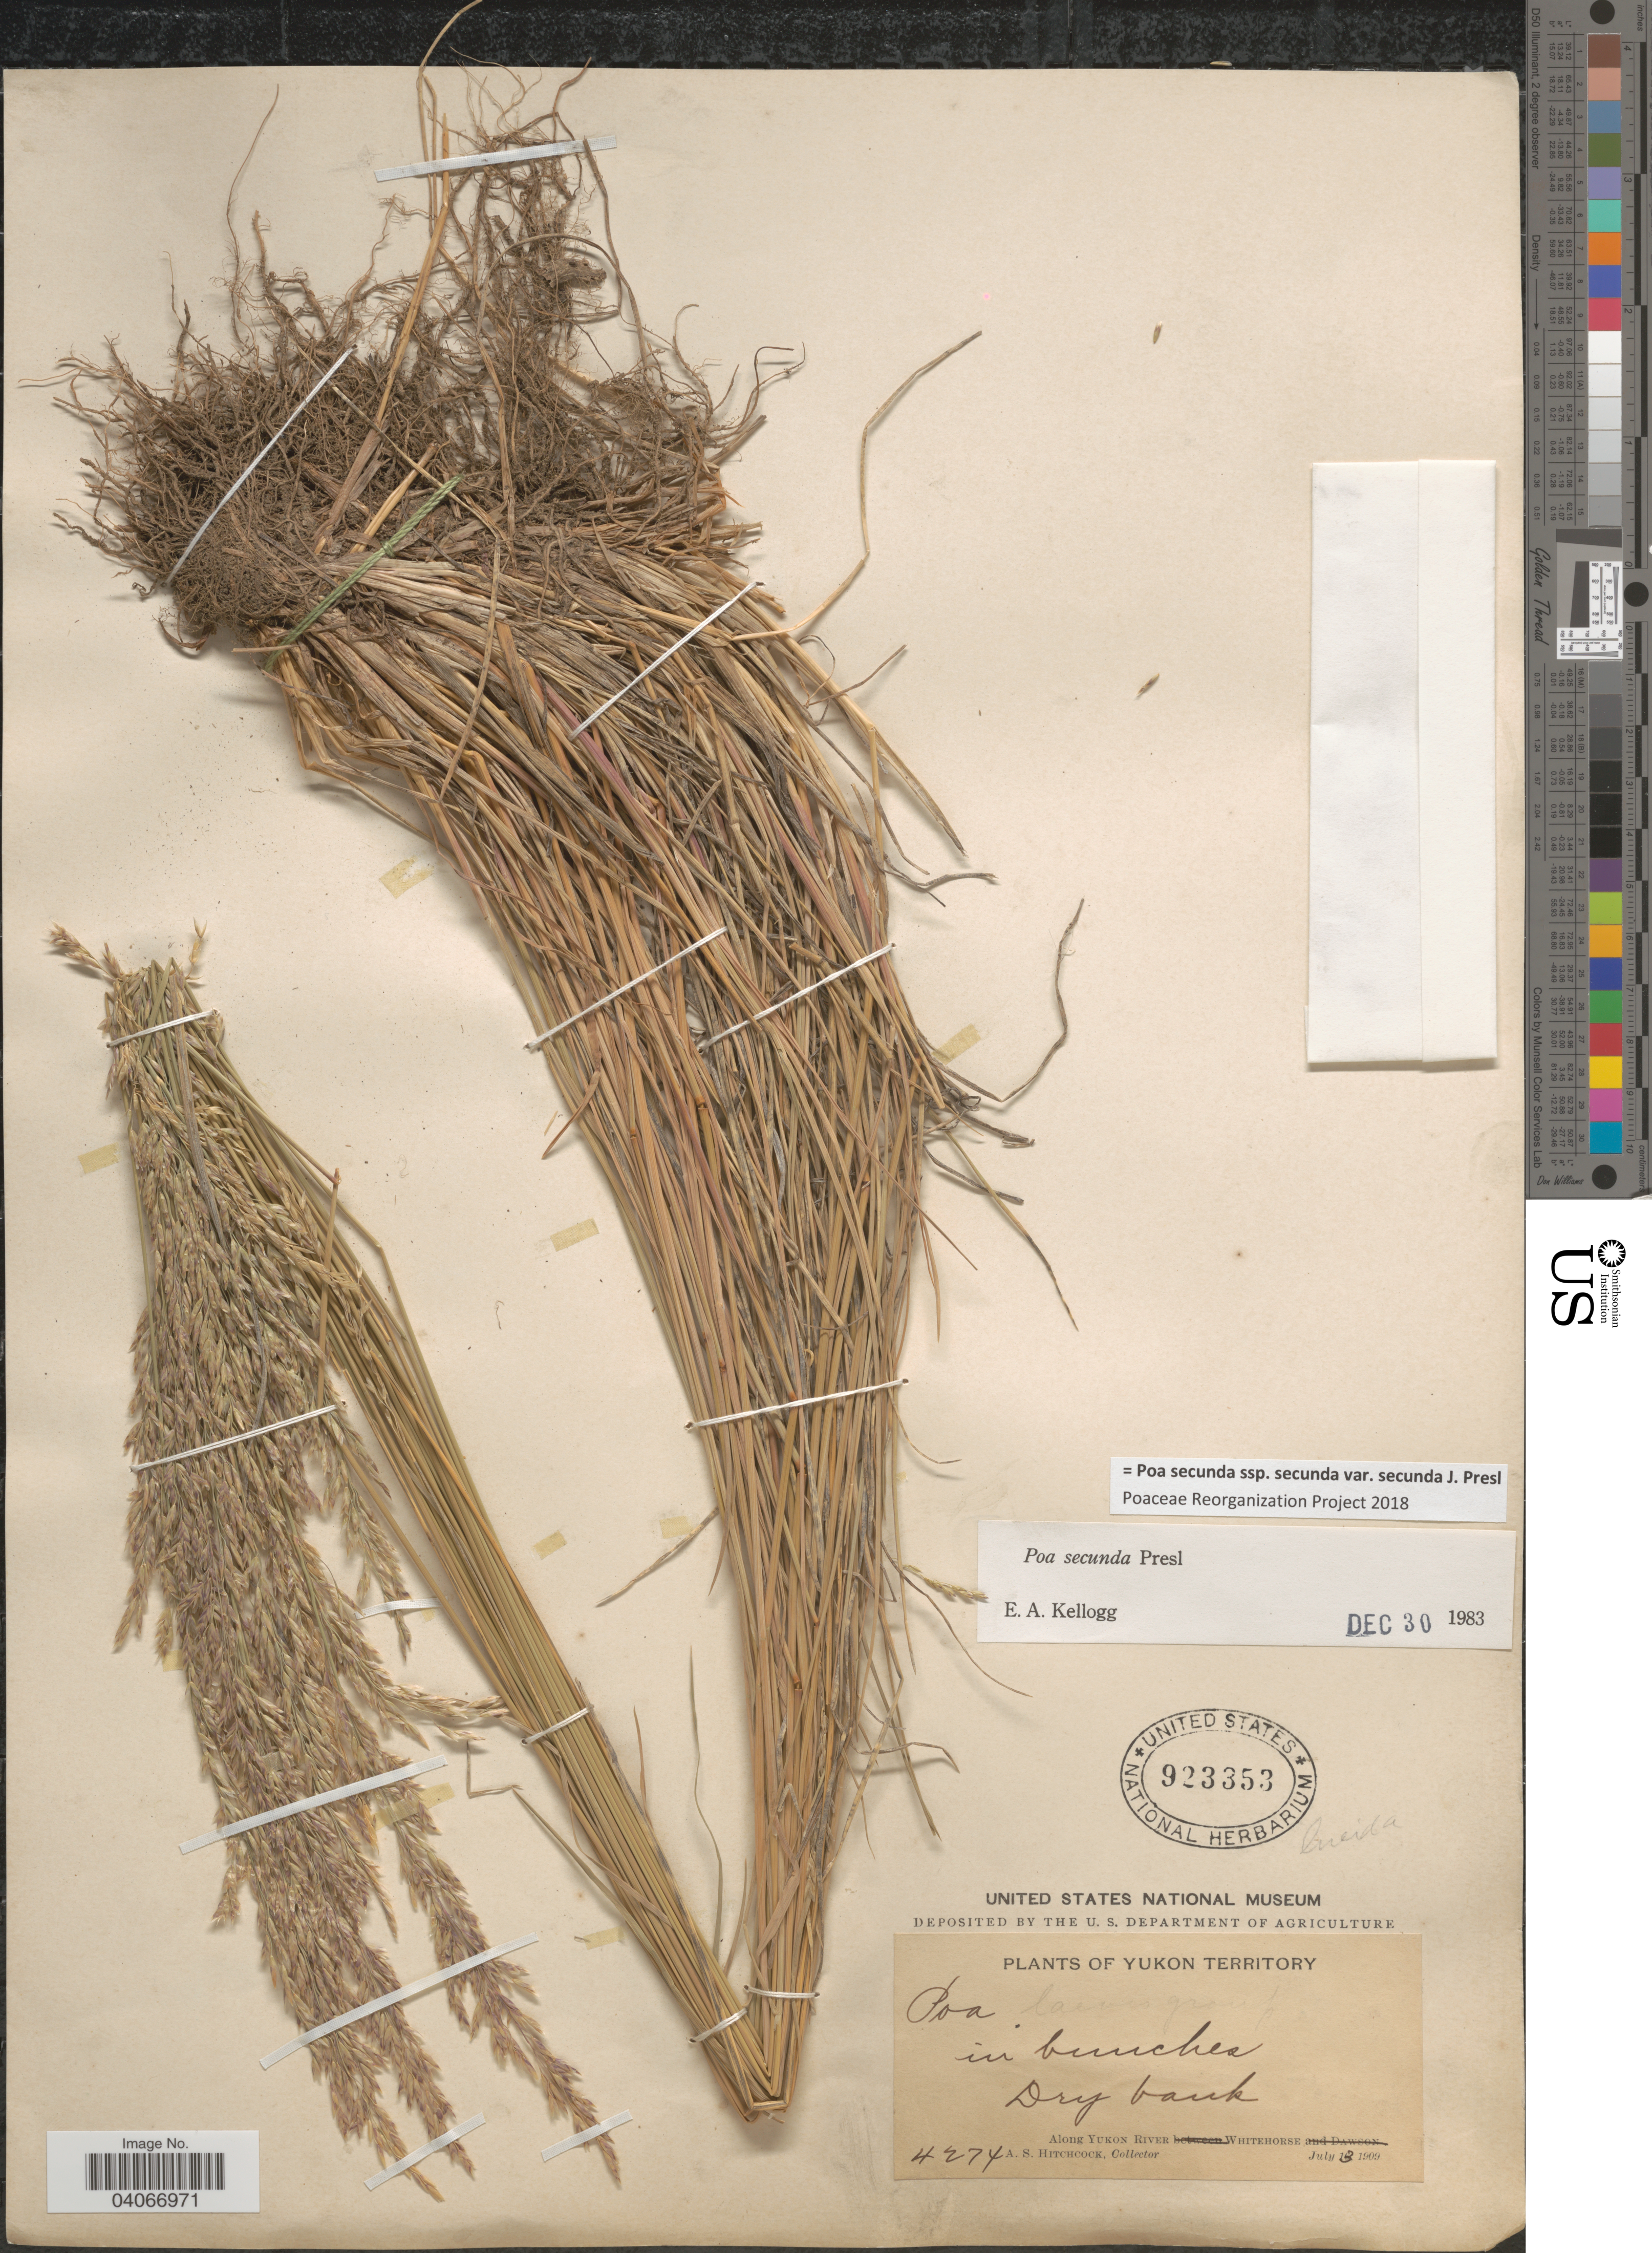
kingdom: Plantae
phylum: Tracheophyta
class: Liliopsida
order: Poales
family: Poaceae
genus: Poa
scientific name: Poa secunda subsp. secunda var. secunda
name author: J. Presl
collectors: A. S. Hitchcock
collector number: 4274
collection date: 1909-07-13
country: Canada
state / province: Yukon Territory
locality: Dry bank. Along Yukon River. Whitehorse.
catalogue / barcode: US 923353